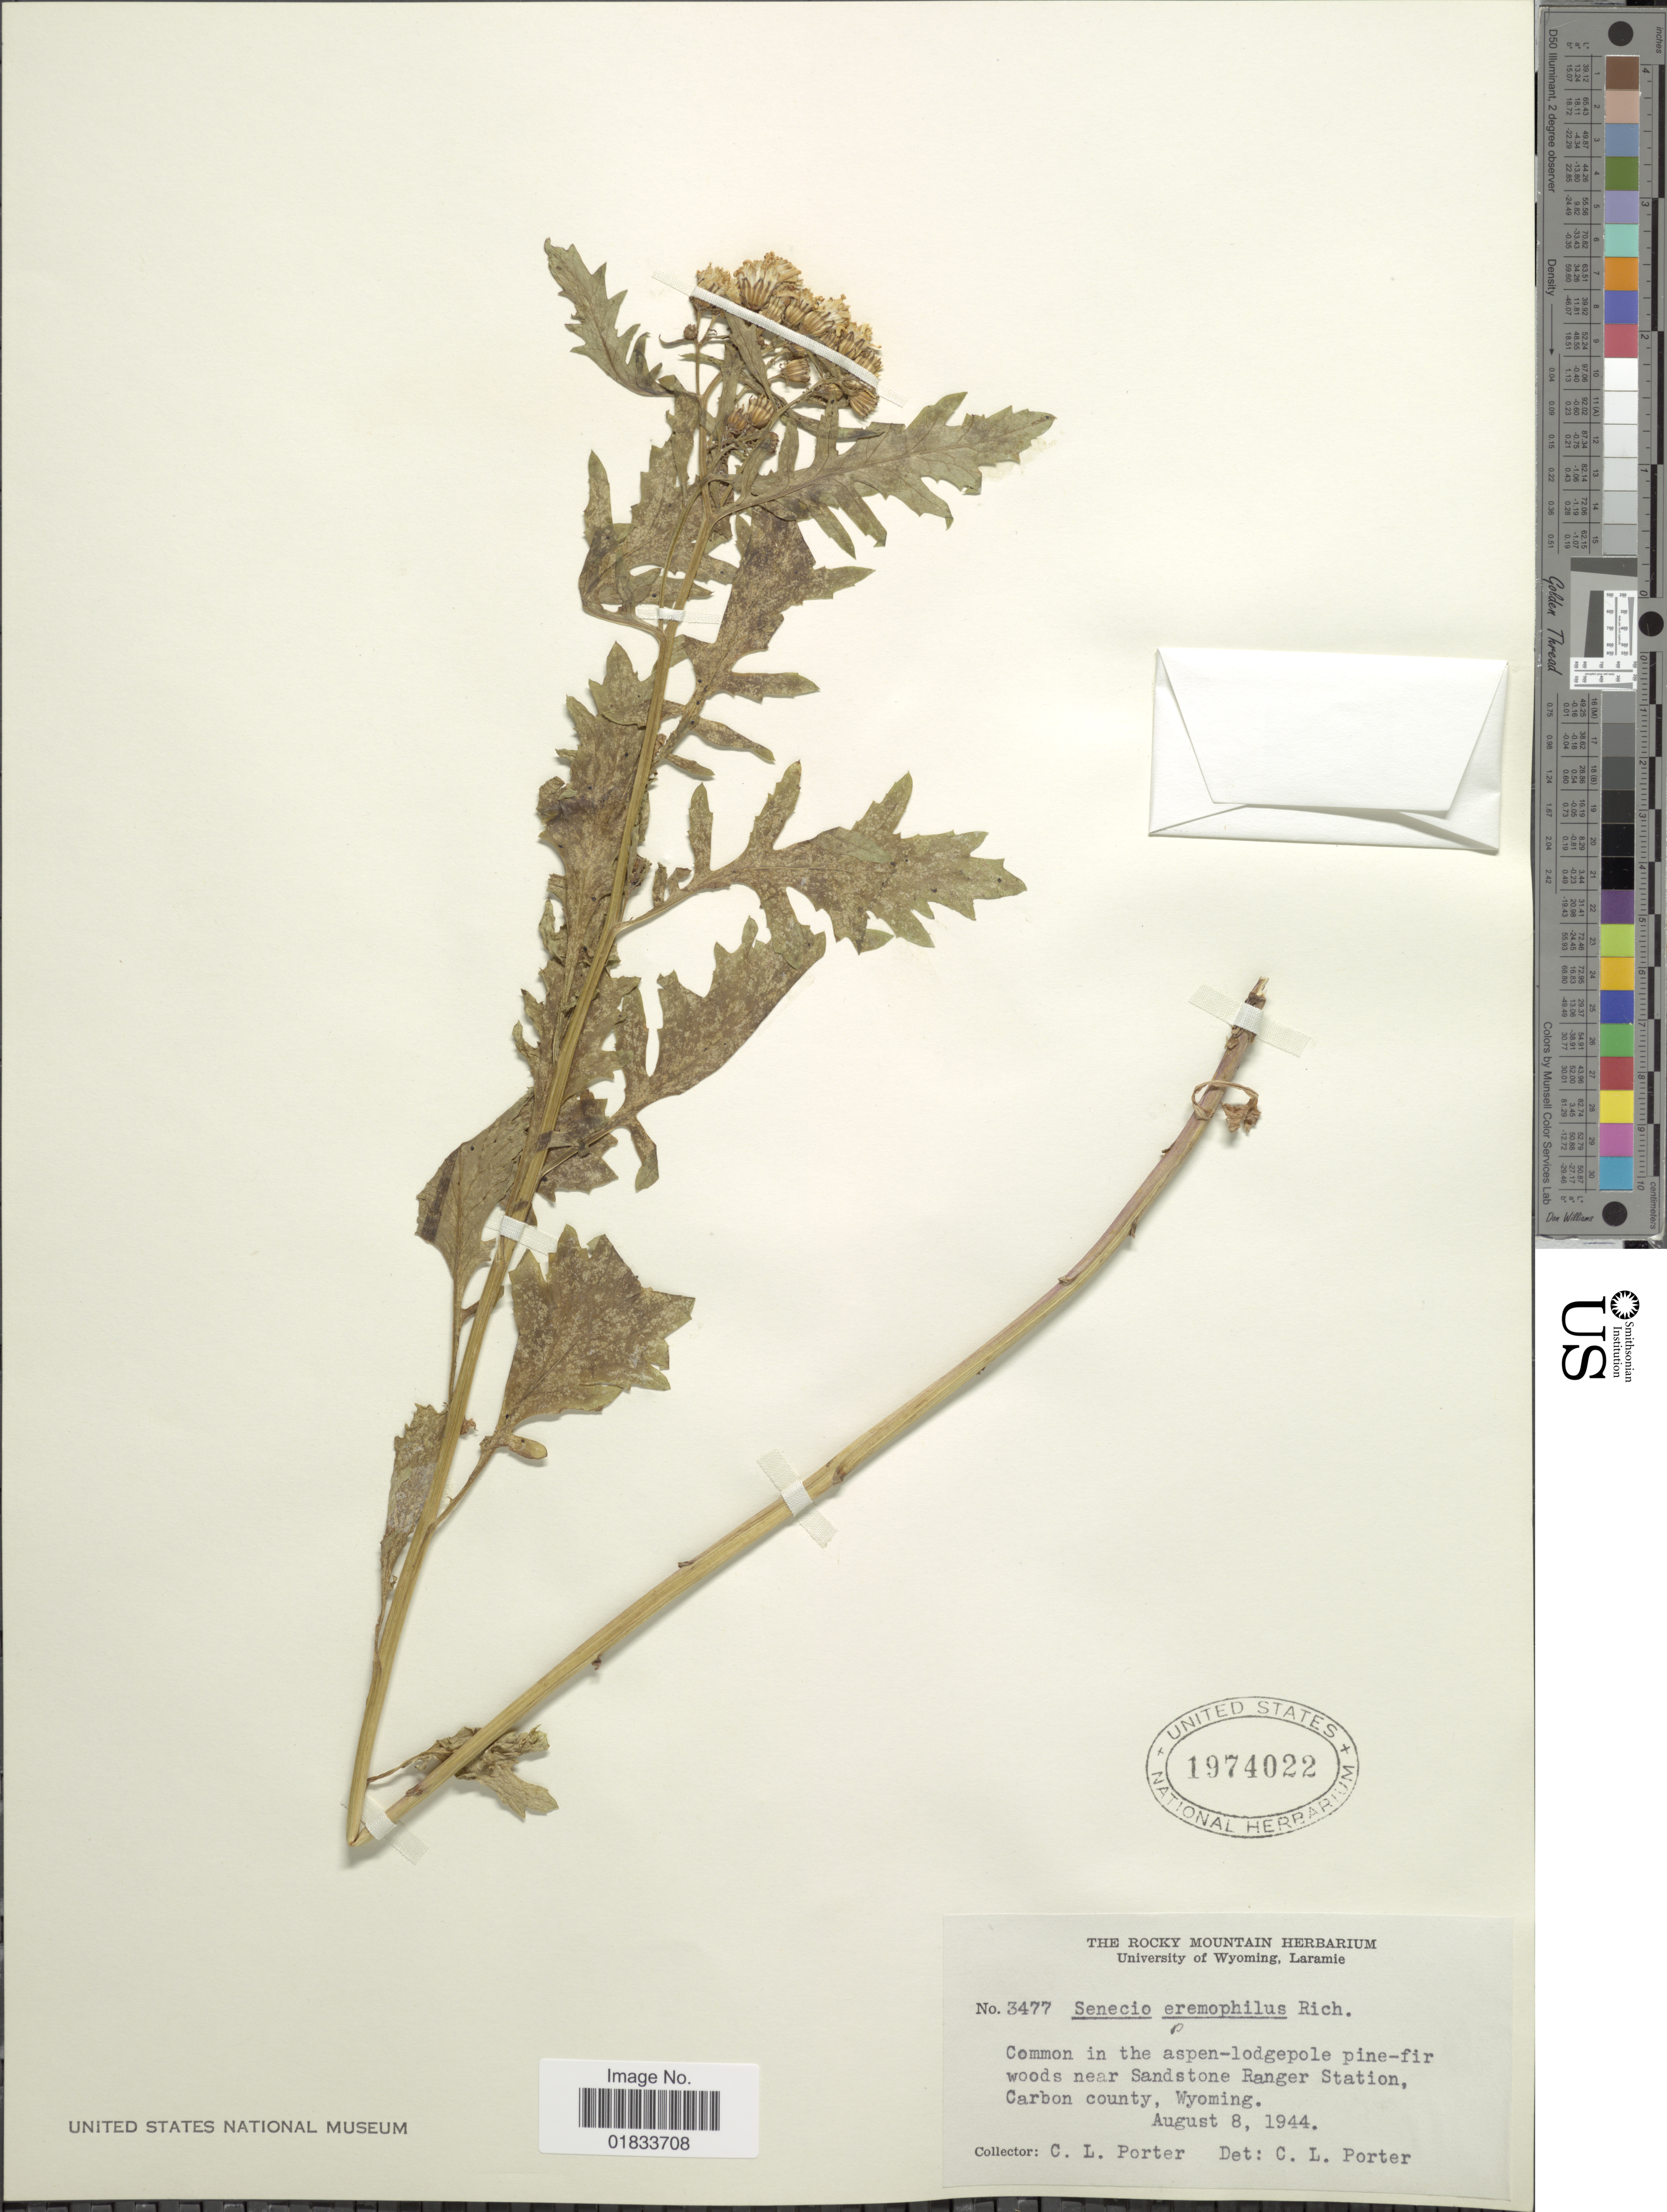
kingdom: Plantae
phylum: Tracheophyta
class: Magnoliopsida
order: Asterales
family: Asteraceae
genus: Senecio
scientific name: Senecio eremophilus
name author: Richardson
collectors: C. L. Porter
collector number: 3477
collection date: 1944-08-08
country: United States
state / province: Wyoming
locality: Near Sandstone Ranger Station, Carbon County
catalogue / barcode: US 1974022